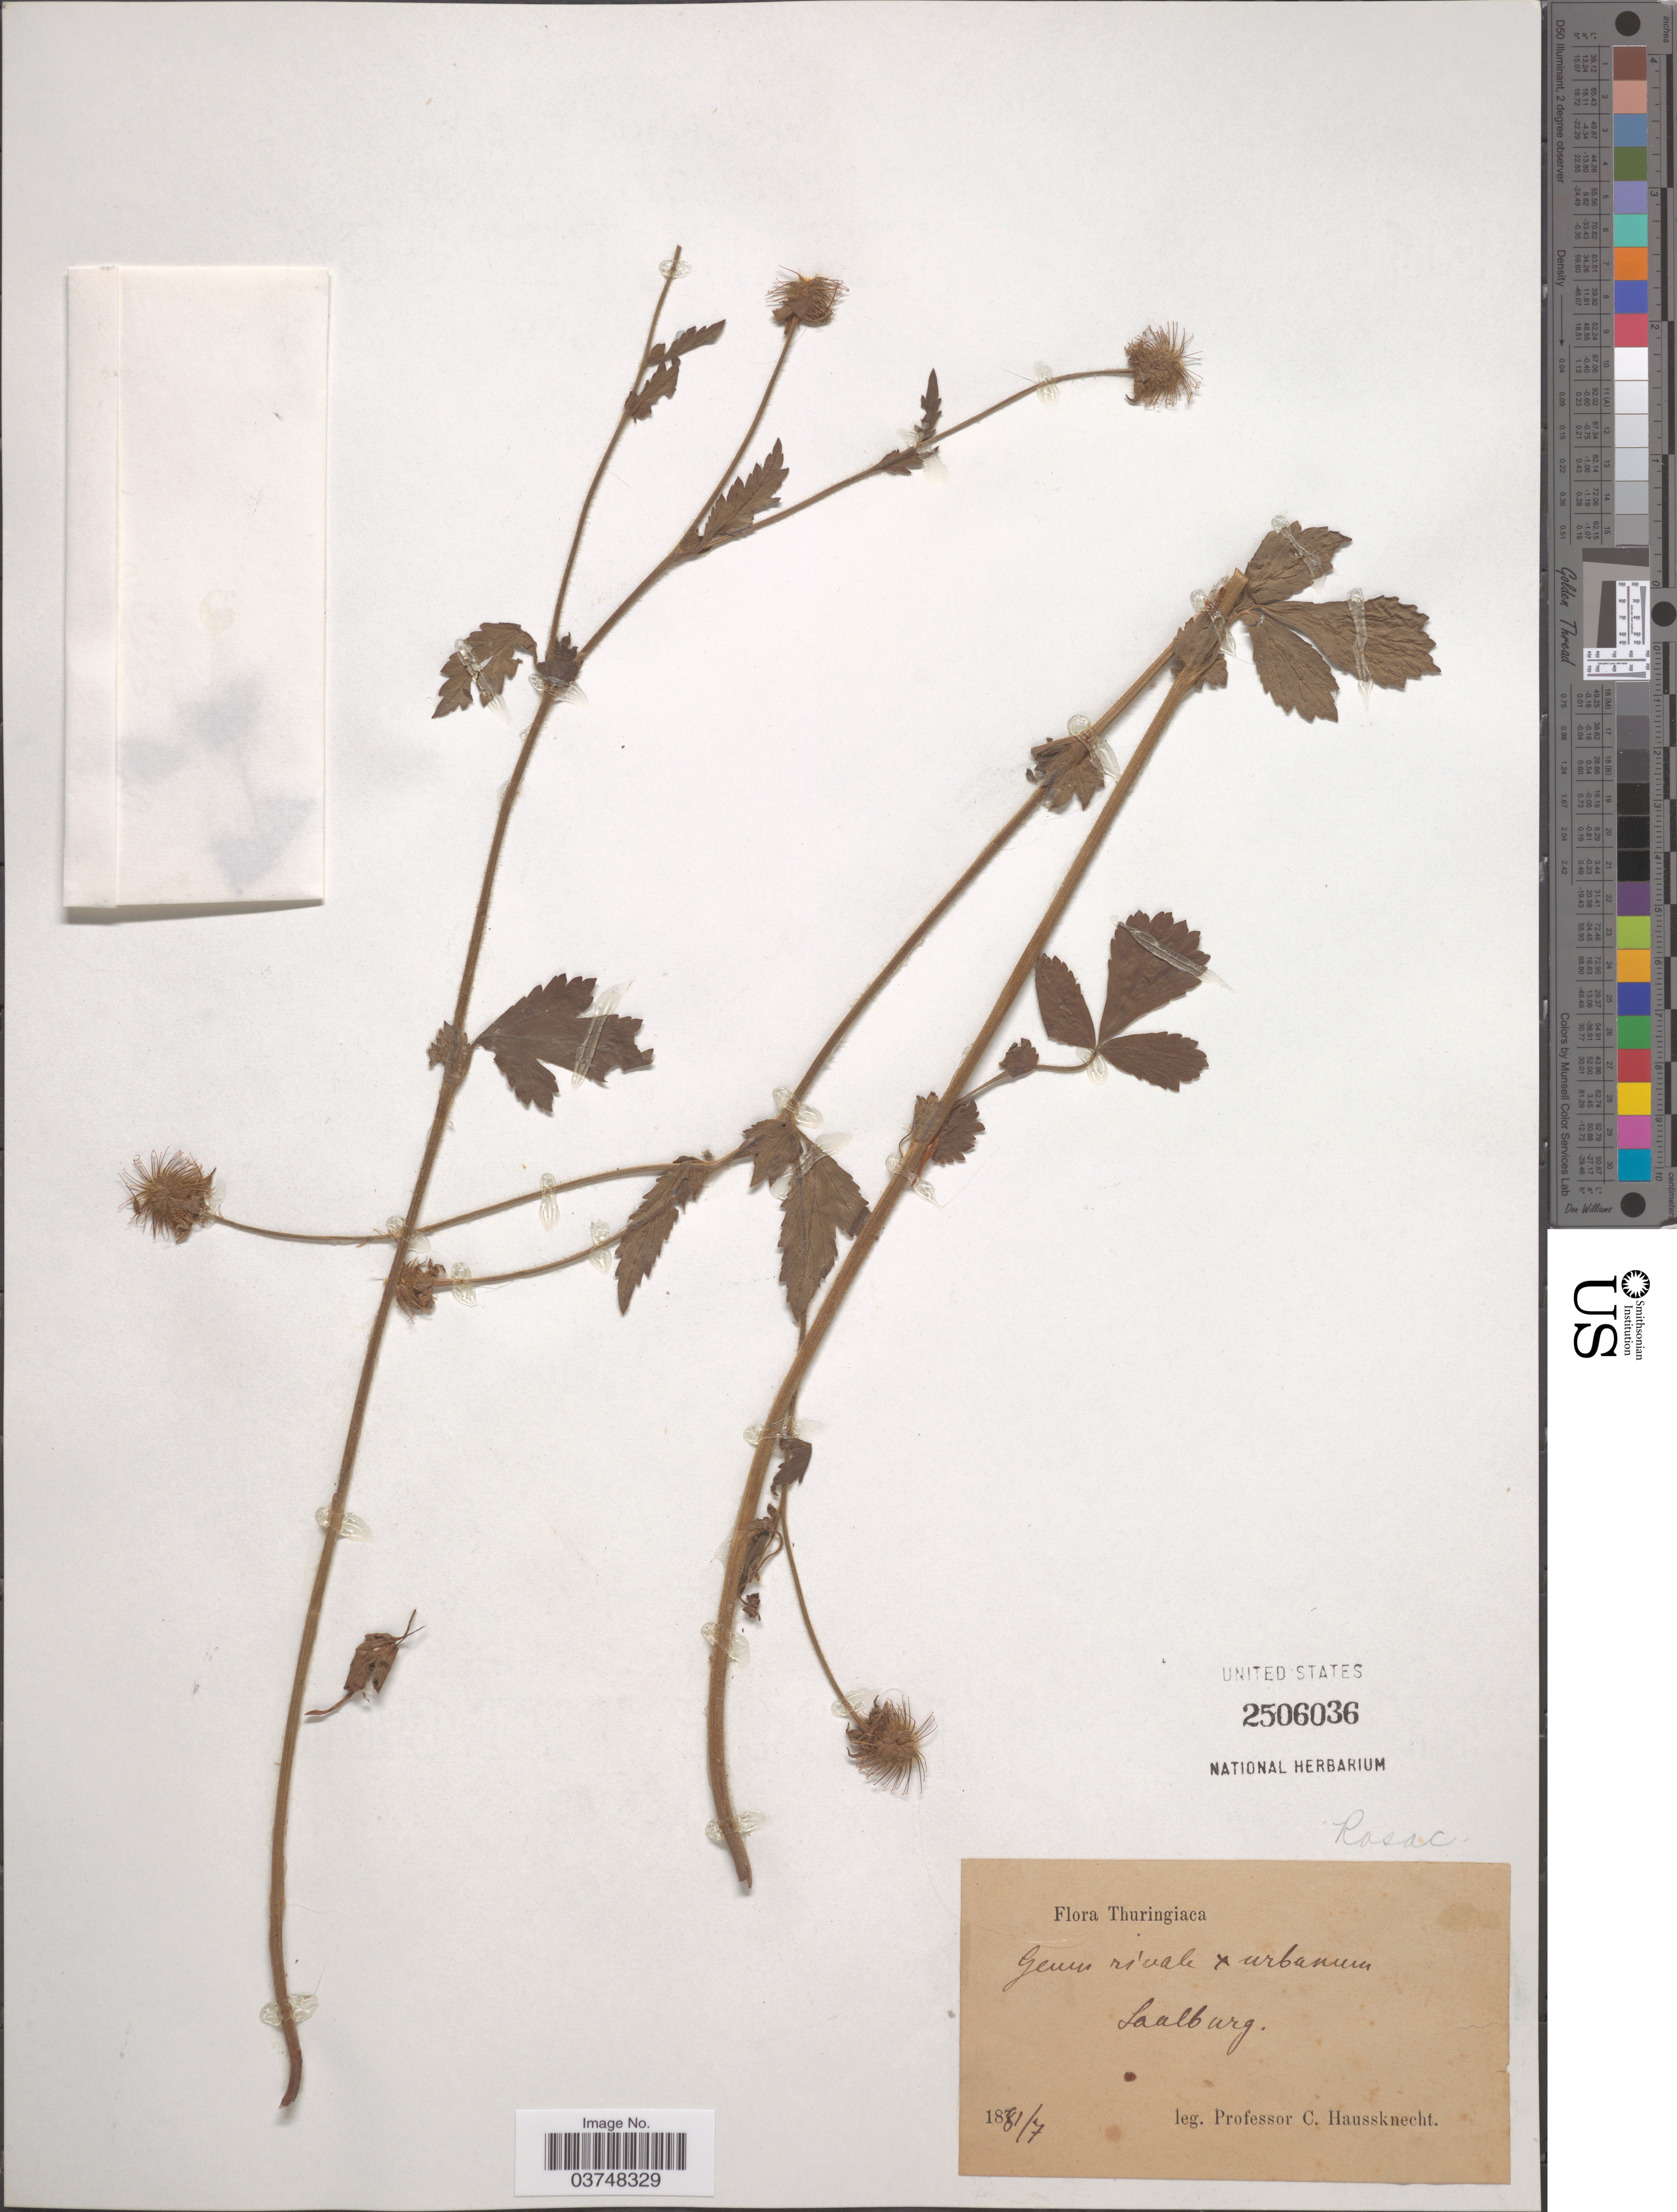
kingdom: Plantae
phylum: Tracheophyta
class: Magnoliopsida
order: Rosales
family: Rosaceae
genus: Geum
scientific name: Geum rivale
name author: L.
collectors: C. Haussknecht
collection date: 1881-07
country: Germany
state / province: Thuringia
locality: Thuringiaca. Laalburg.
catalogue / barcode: US 2506036